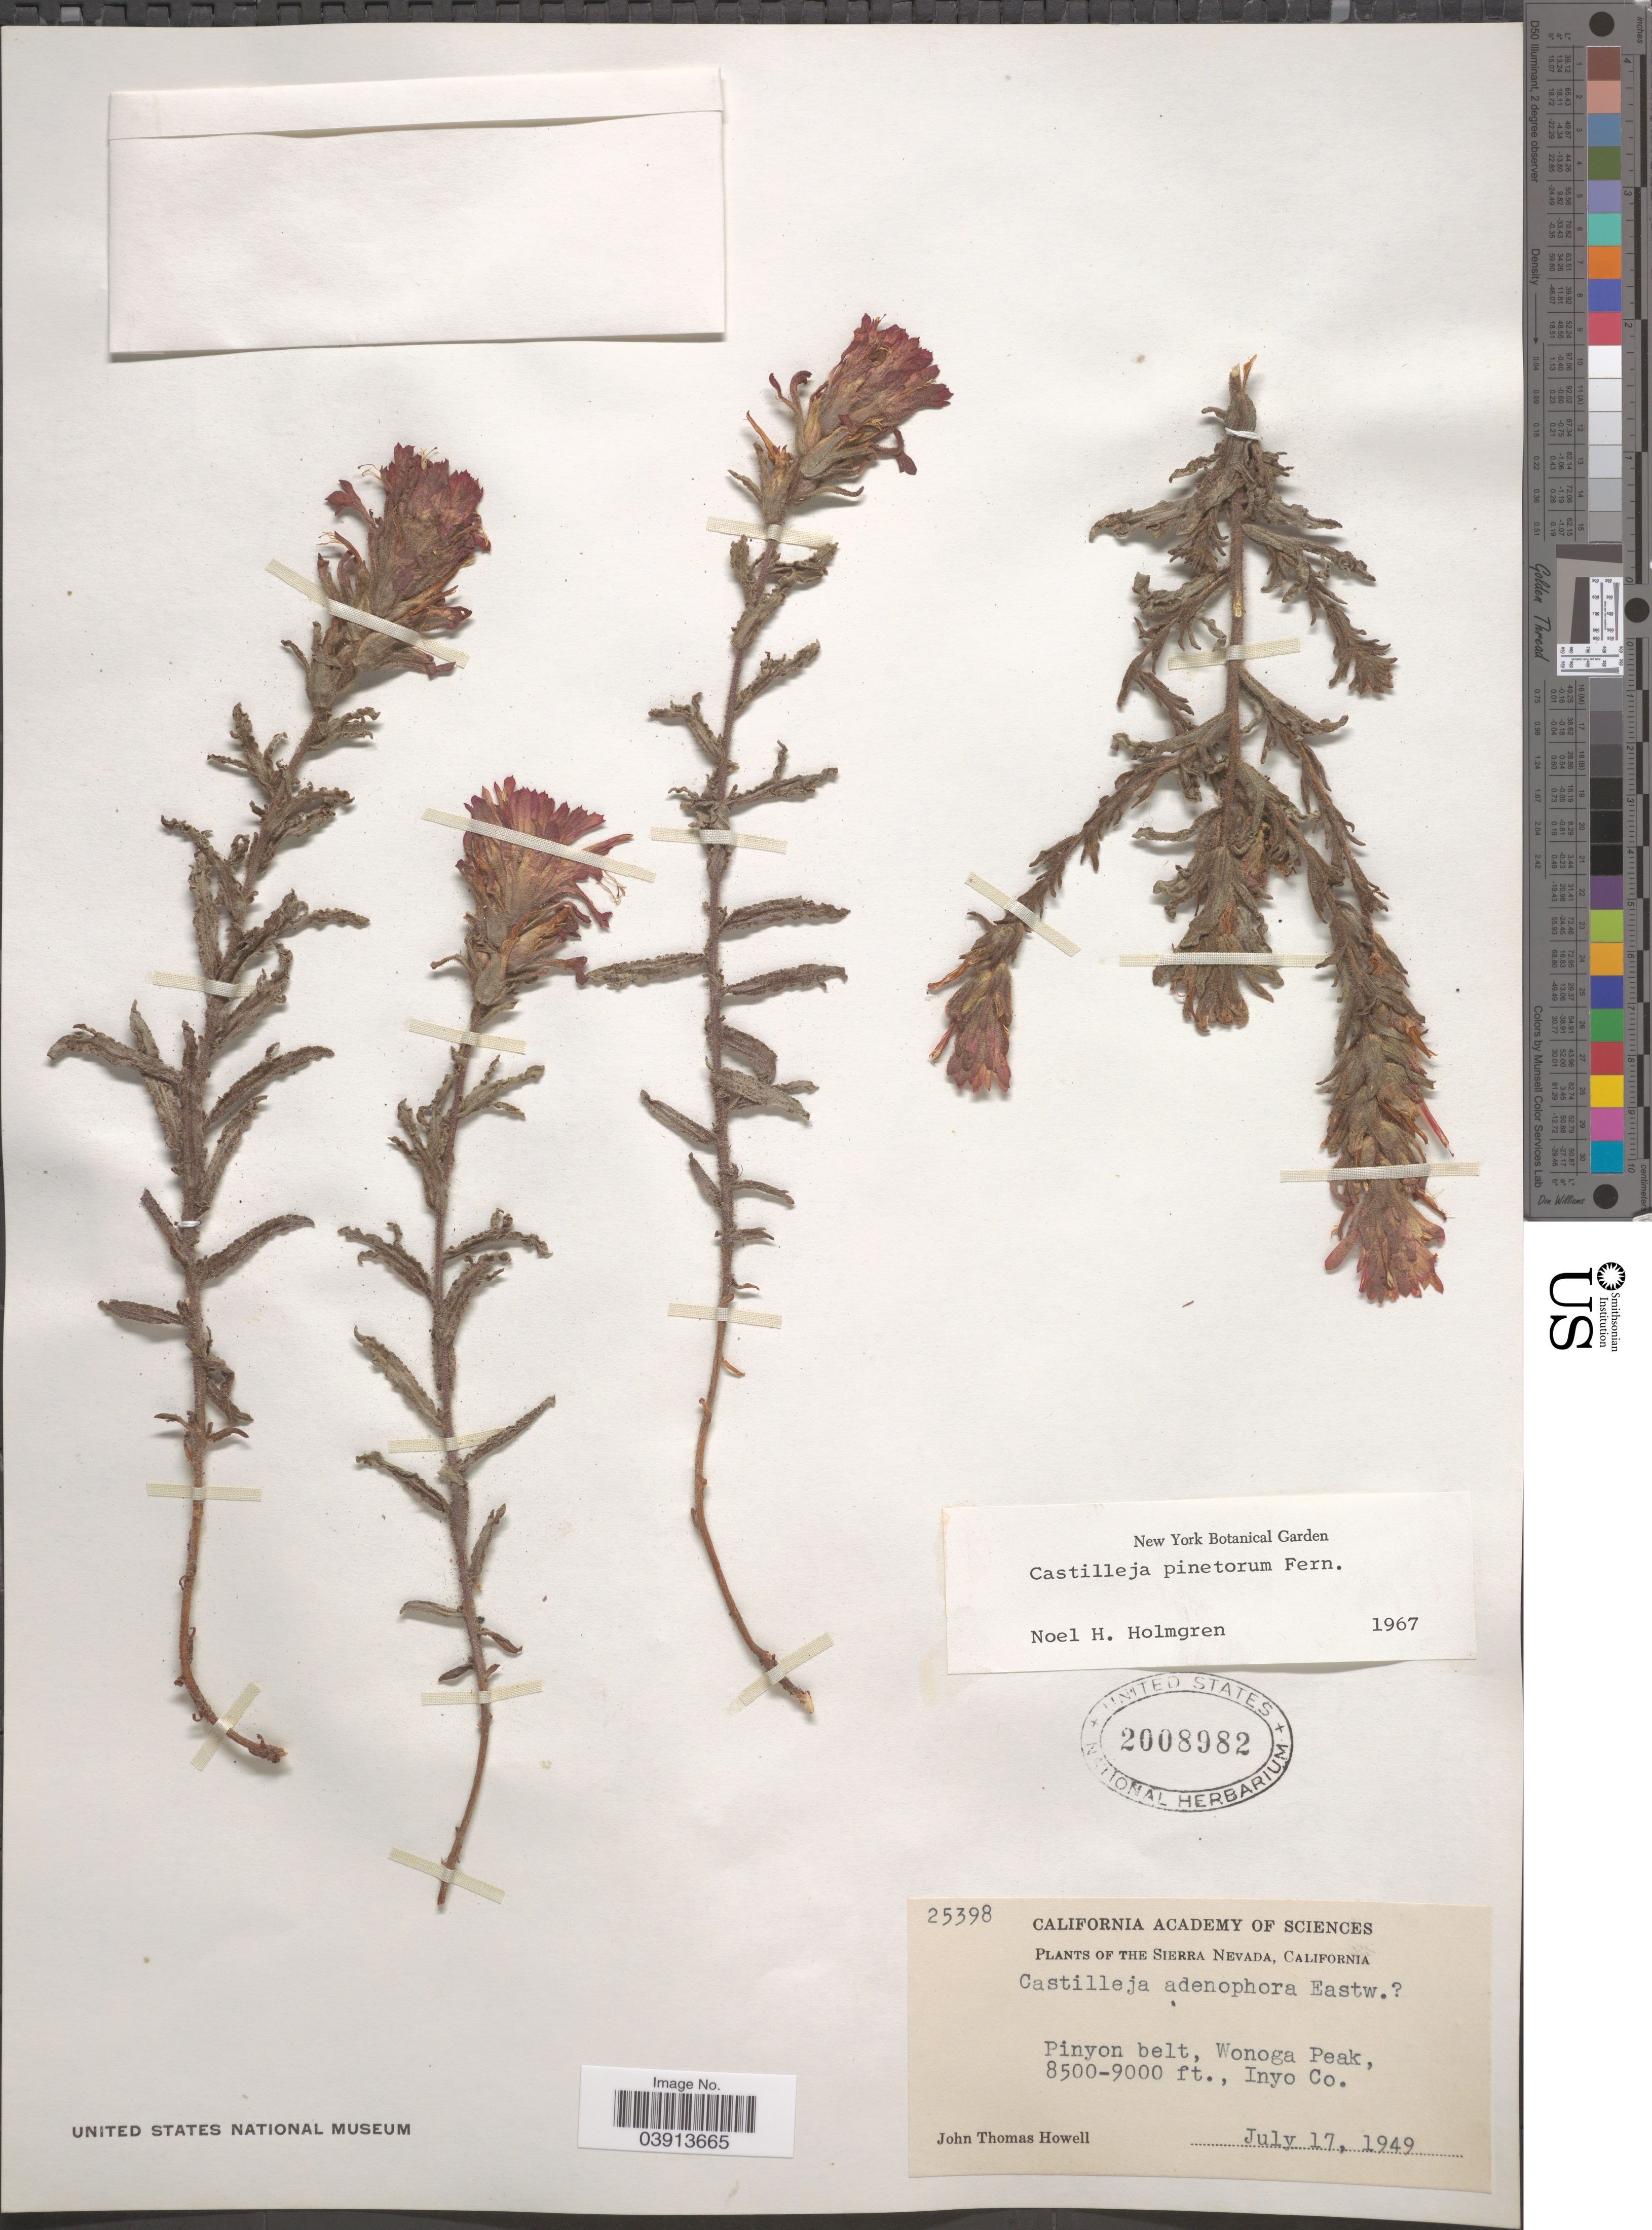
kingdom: Plantae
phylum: Tracheophyta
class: Magnoliopsida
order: Lamiales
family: Orobanchaceae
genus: Castilleja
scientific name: Castilleja pinetorum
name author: Fernald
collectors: J. T. Howell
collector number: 25398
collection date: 1949-07-17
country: United States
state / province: California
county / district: Inyo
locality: Sierra Nevada. Pinyon belt, Wonoga Peak. Inyo Co.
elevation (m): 2591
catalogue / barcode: US 2008982